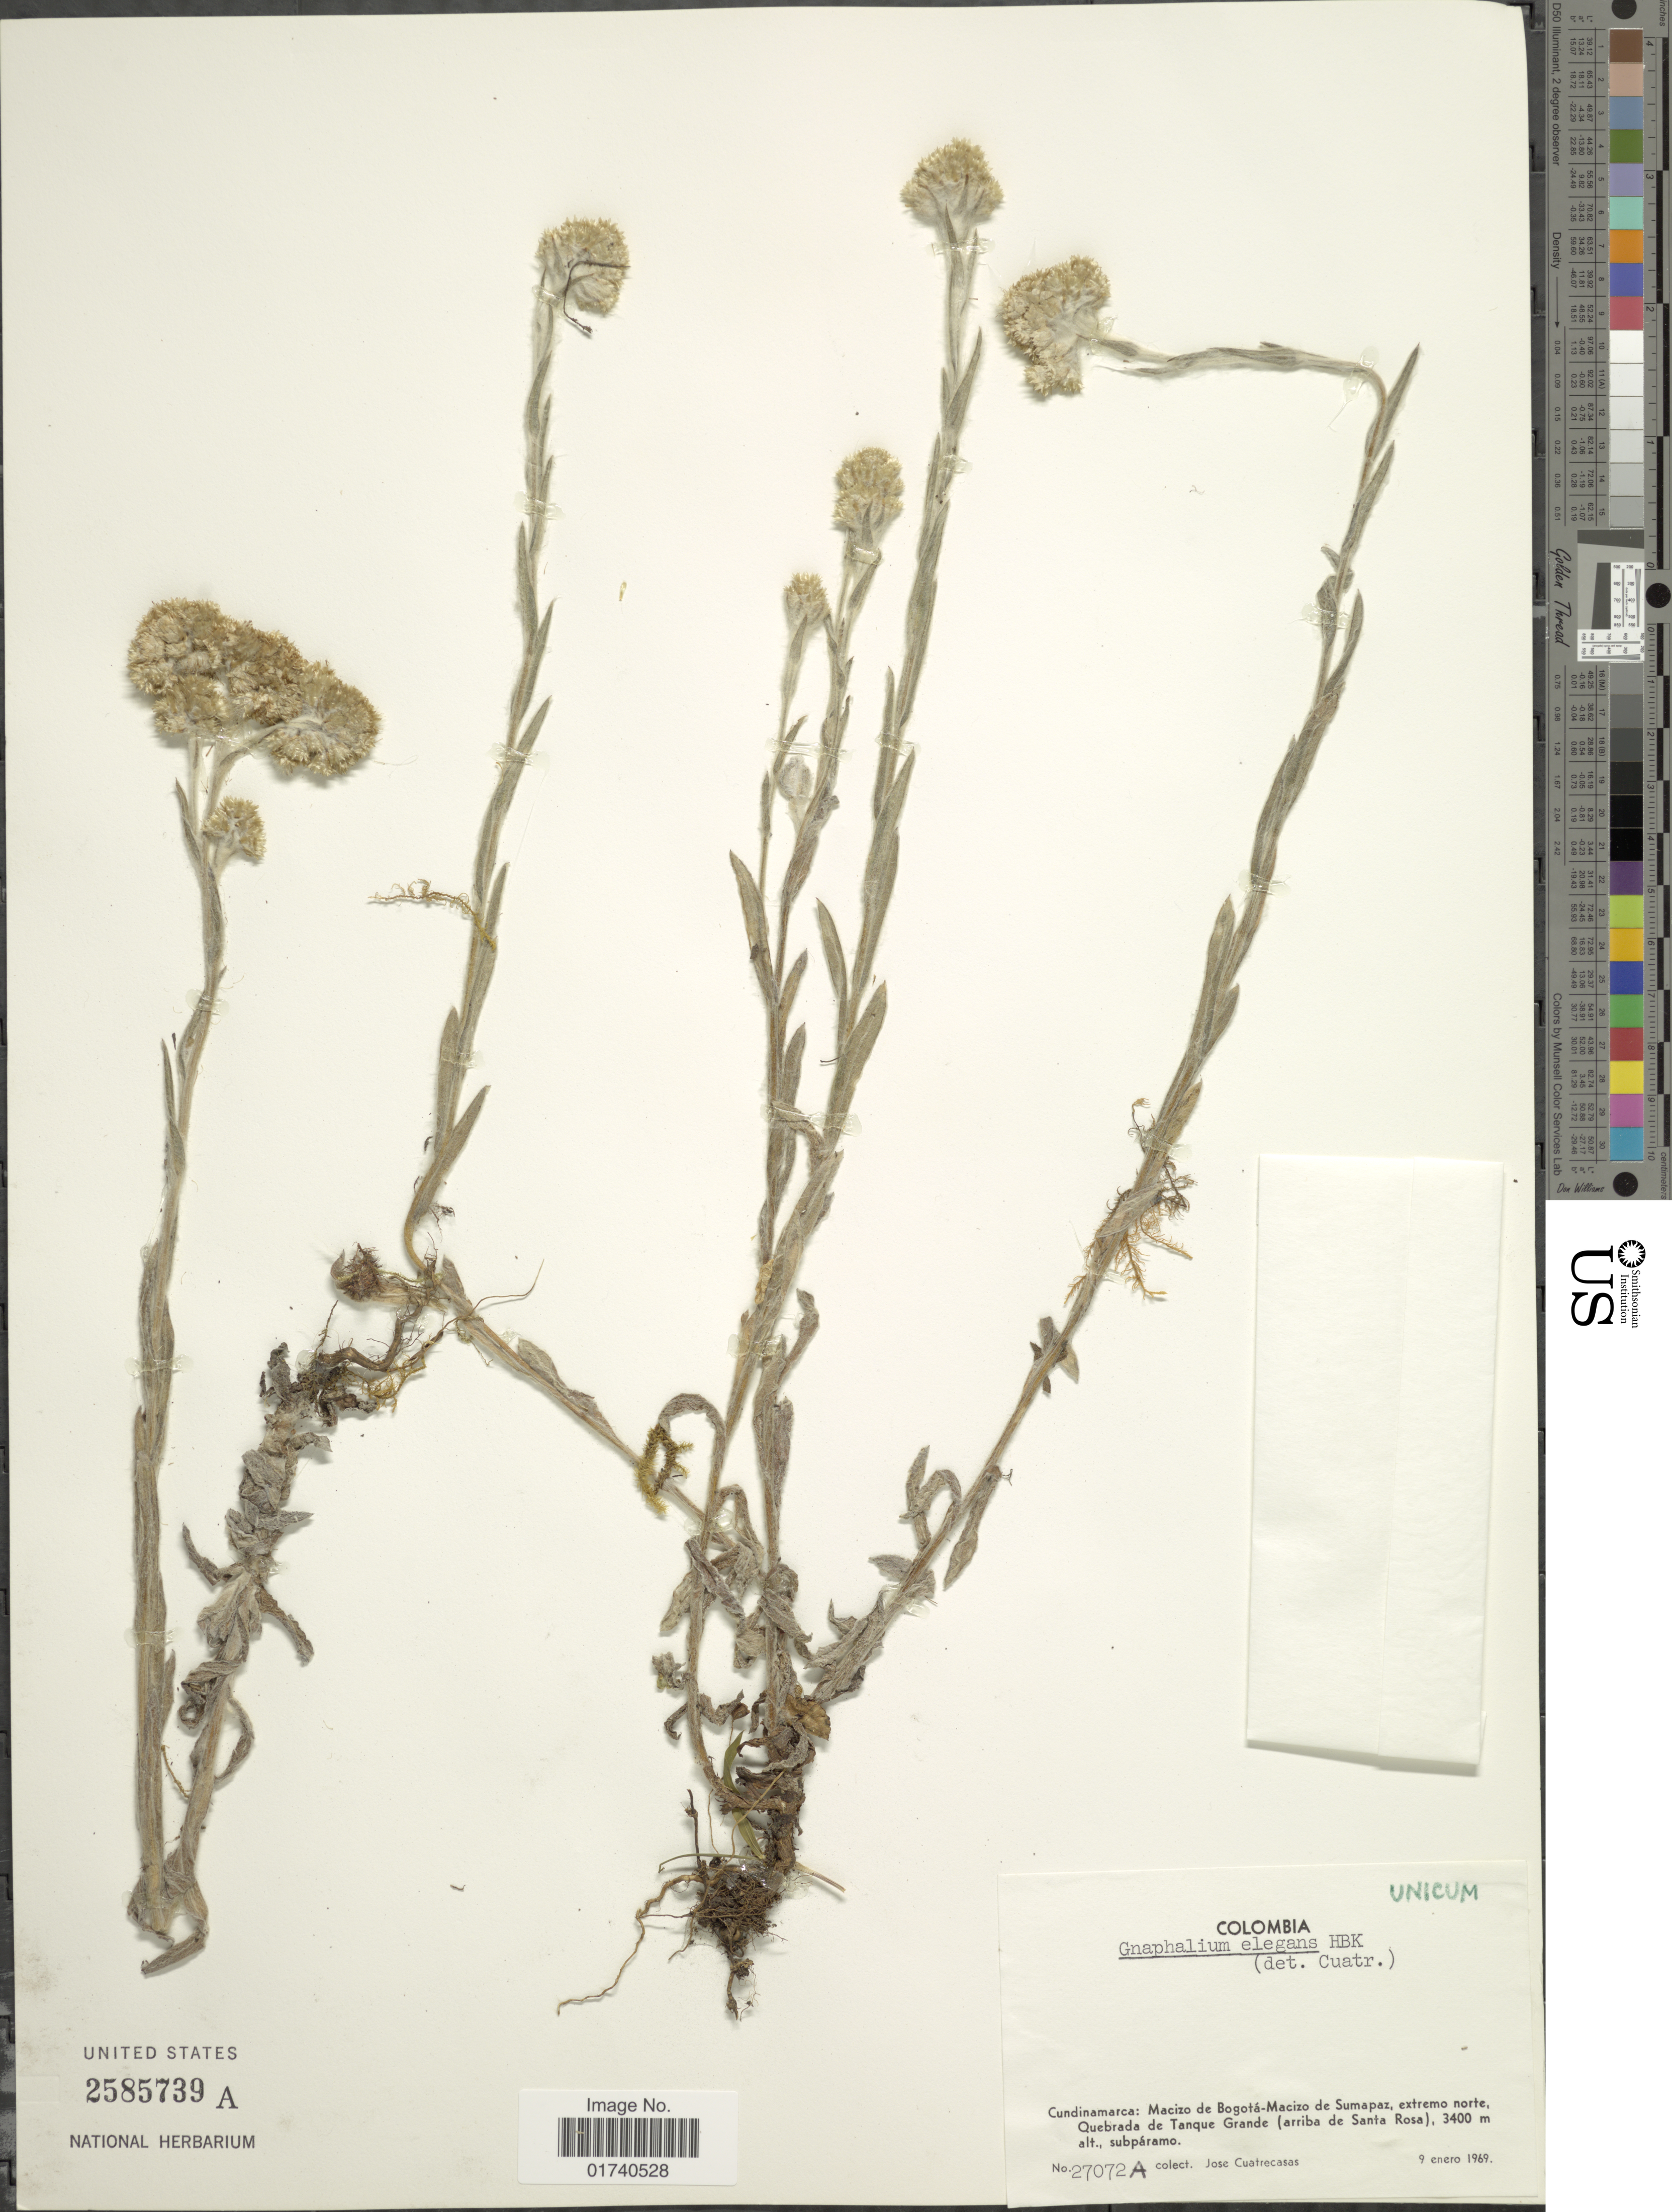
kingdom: Plantae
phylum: Tracheophyta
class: Magnoliopsida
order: Asterales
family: Asteraceae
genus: Pseudognaphalium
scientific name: Pseudognaphalium dombeyanum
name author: (DC.) Anderb.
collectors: J. Cuatrecasas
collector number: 27072A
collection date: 1969-01-09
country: Colombia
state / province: Cundinamarca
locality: Macizo de Bogota-Macizo de Sumapaz, extremo norte, Quebrada de Tanque Grande (arriba de Santa Rosa).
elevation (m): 3400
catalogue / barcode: US 2585739A